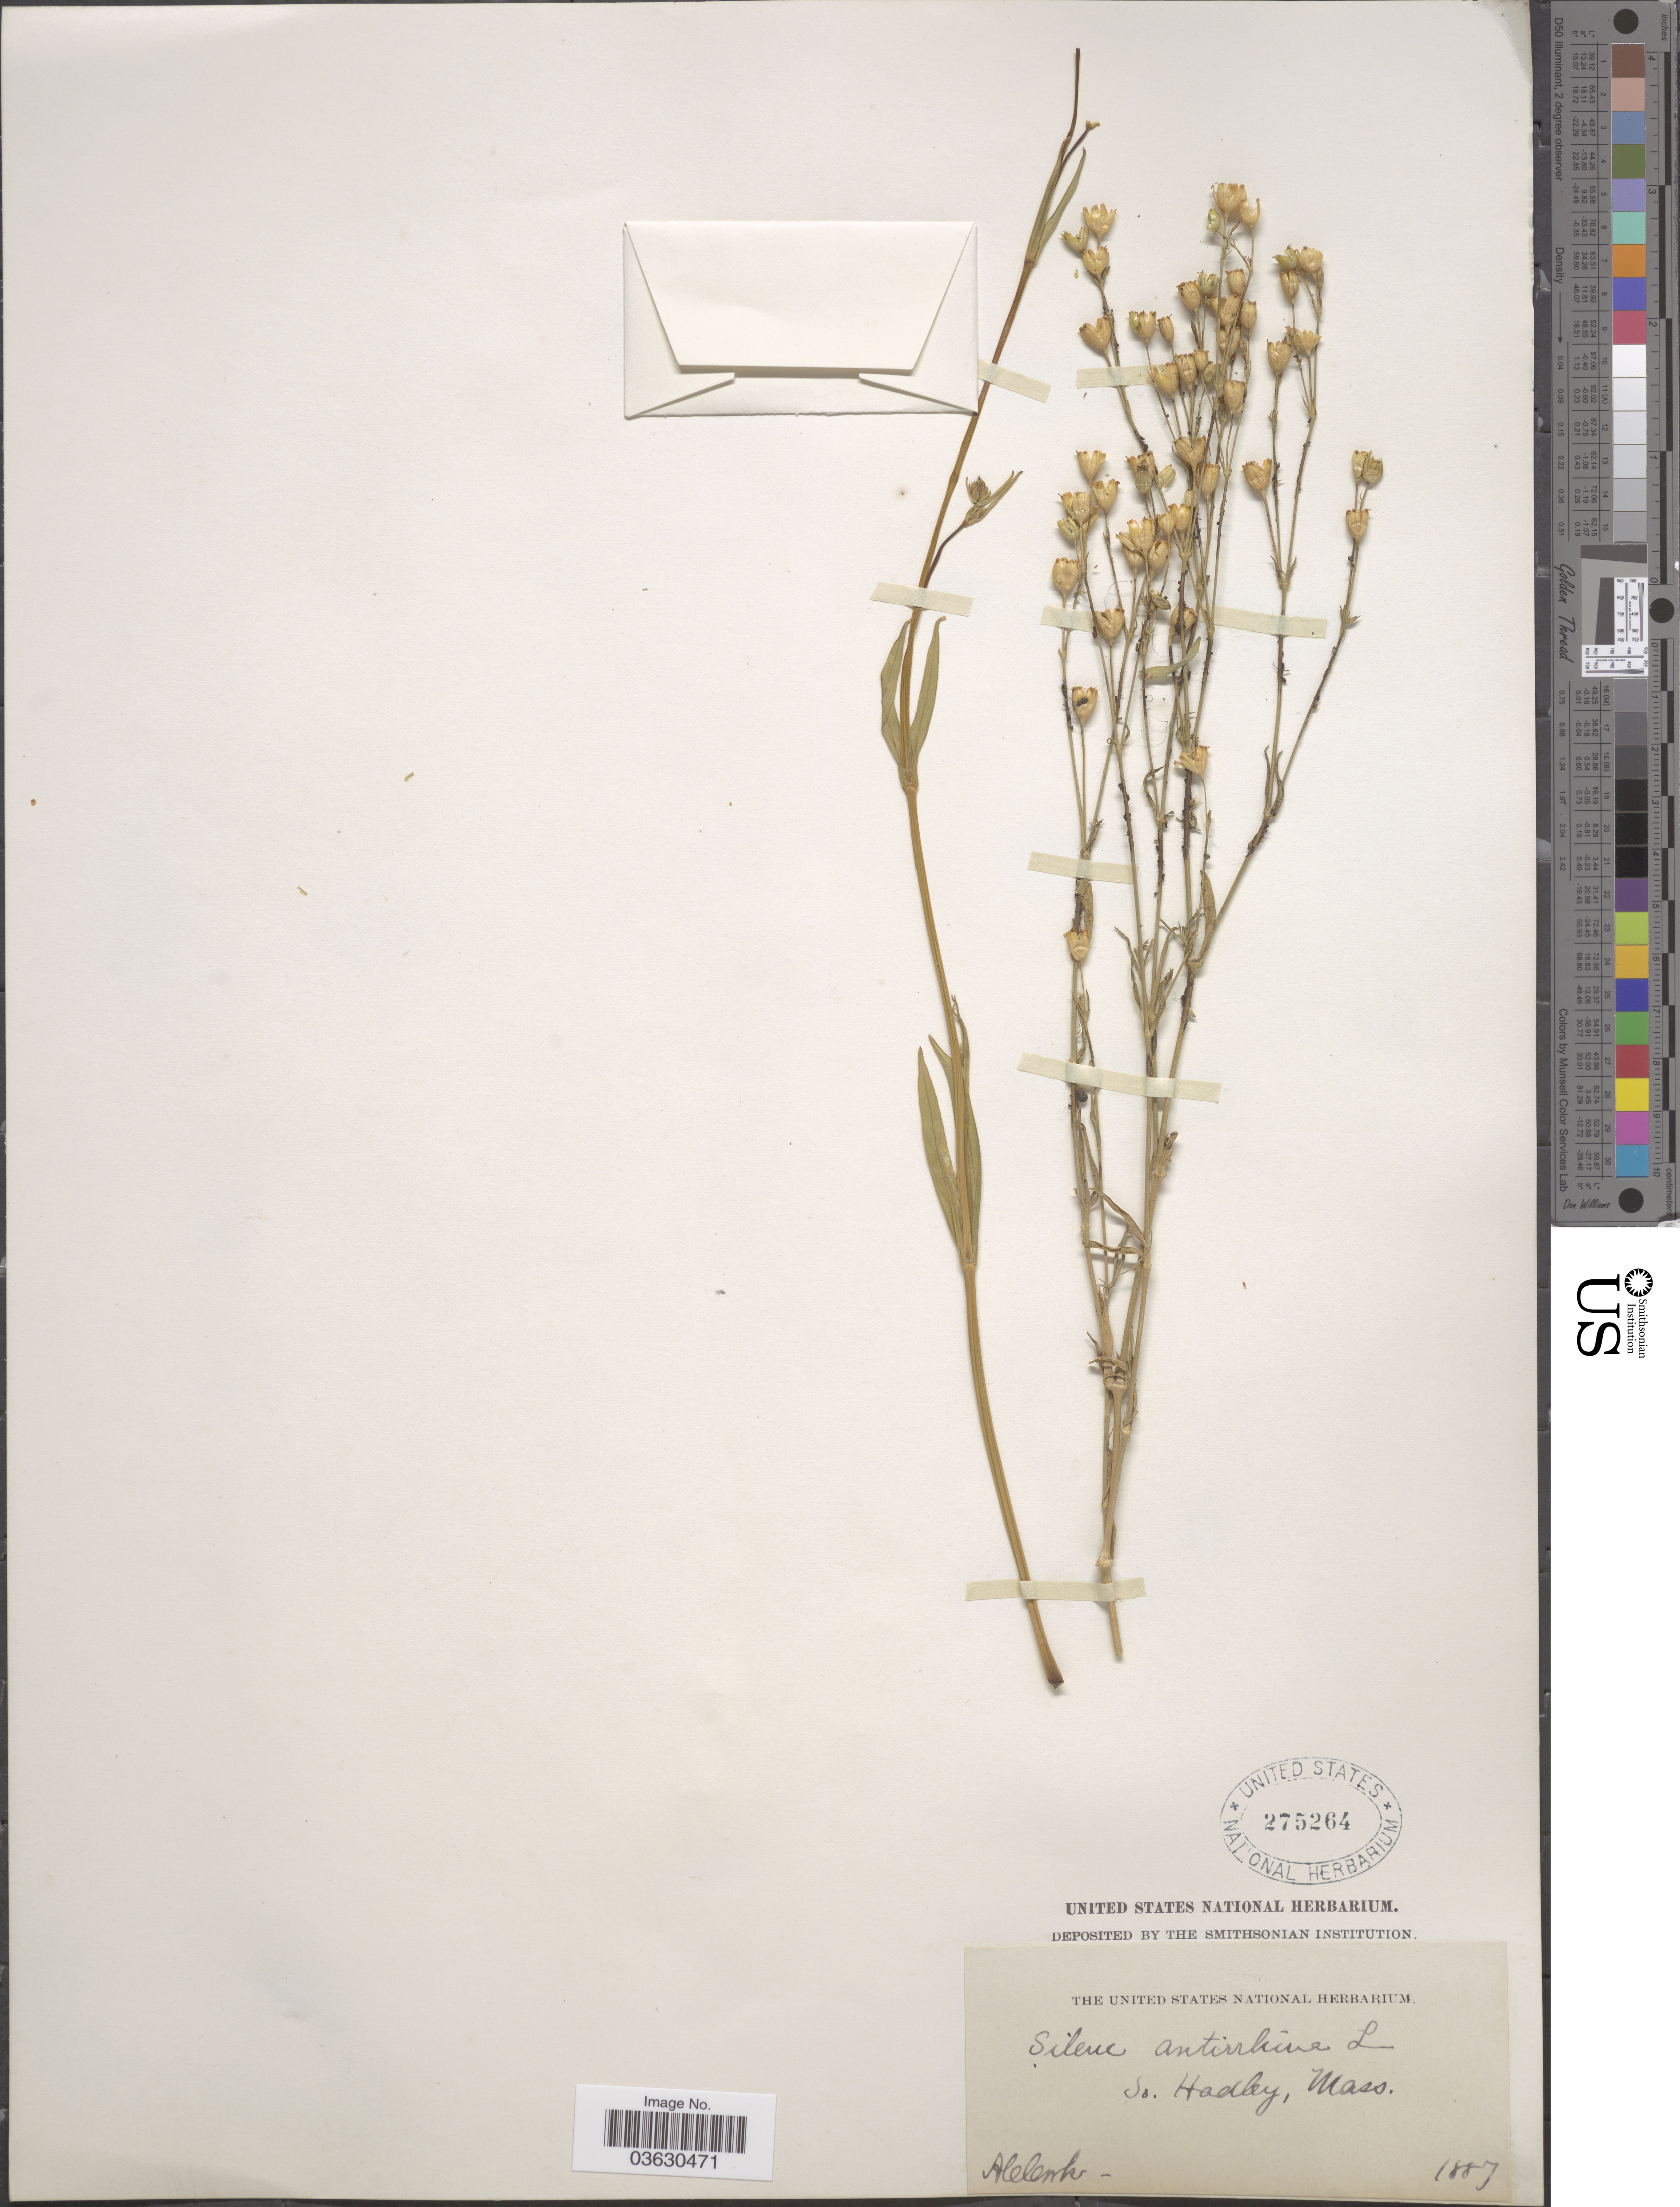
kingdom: Plantae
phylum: Tracheophyta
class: Magnoliopsida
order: Caryophyllales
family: Caryophyllaceae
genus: Silene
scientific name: Silene antirrhina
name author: L.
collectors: A. Cook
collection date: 1887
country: United States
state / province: Massachusetts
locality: So. Hadley.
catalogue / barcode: US 275264